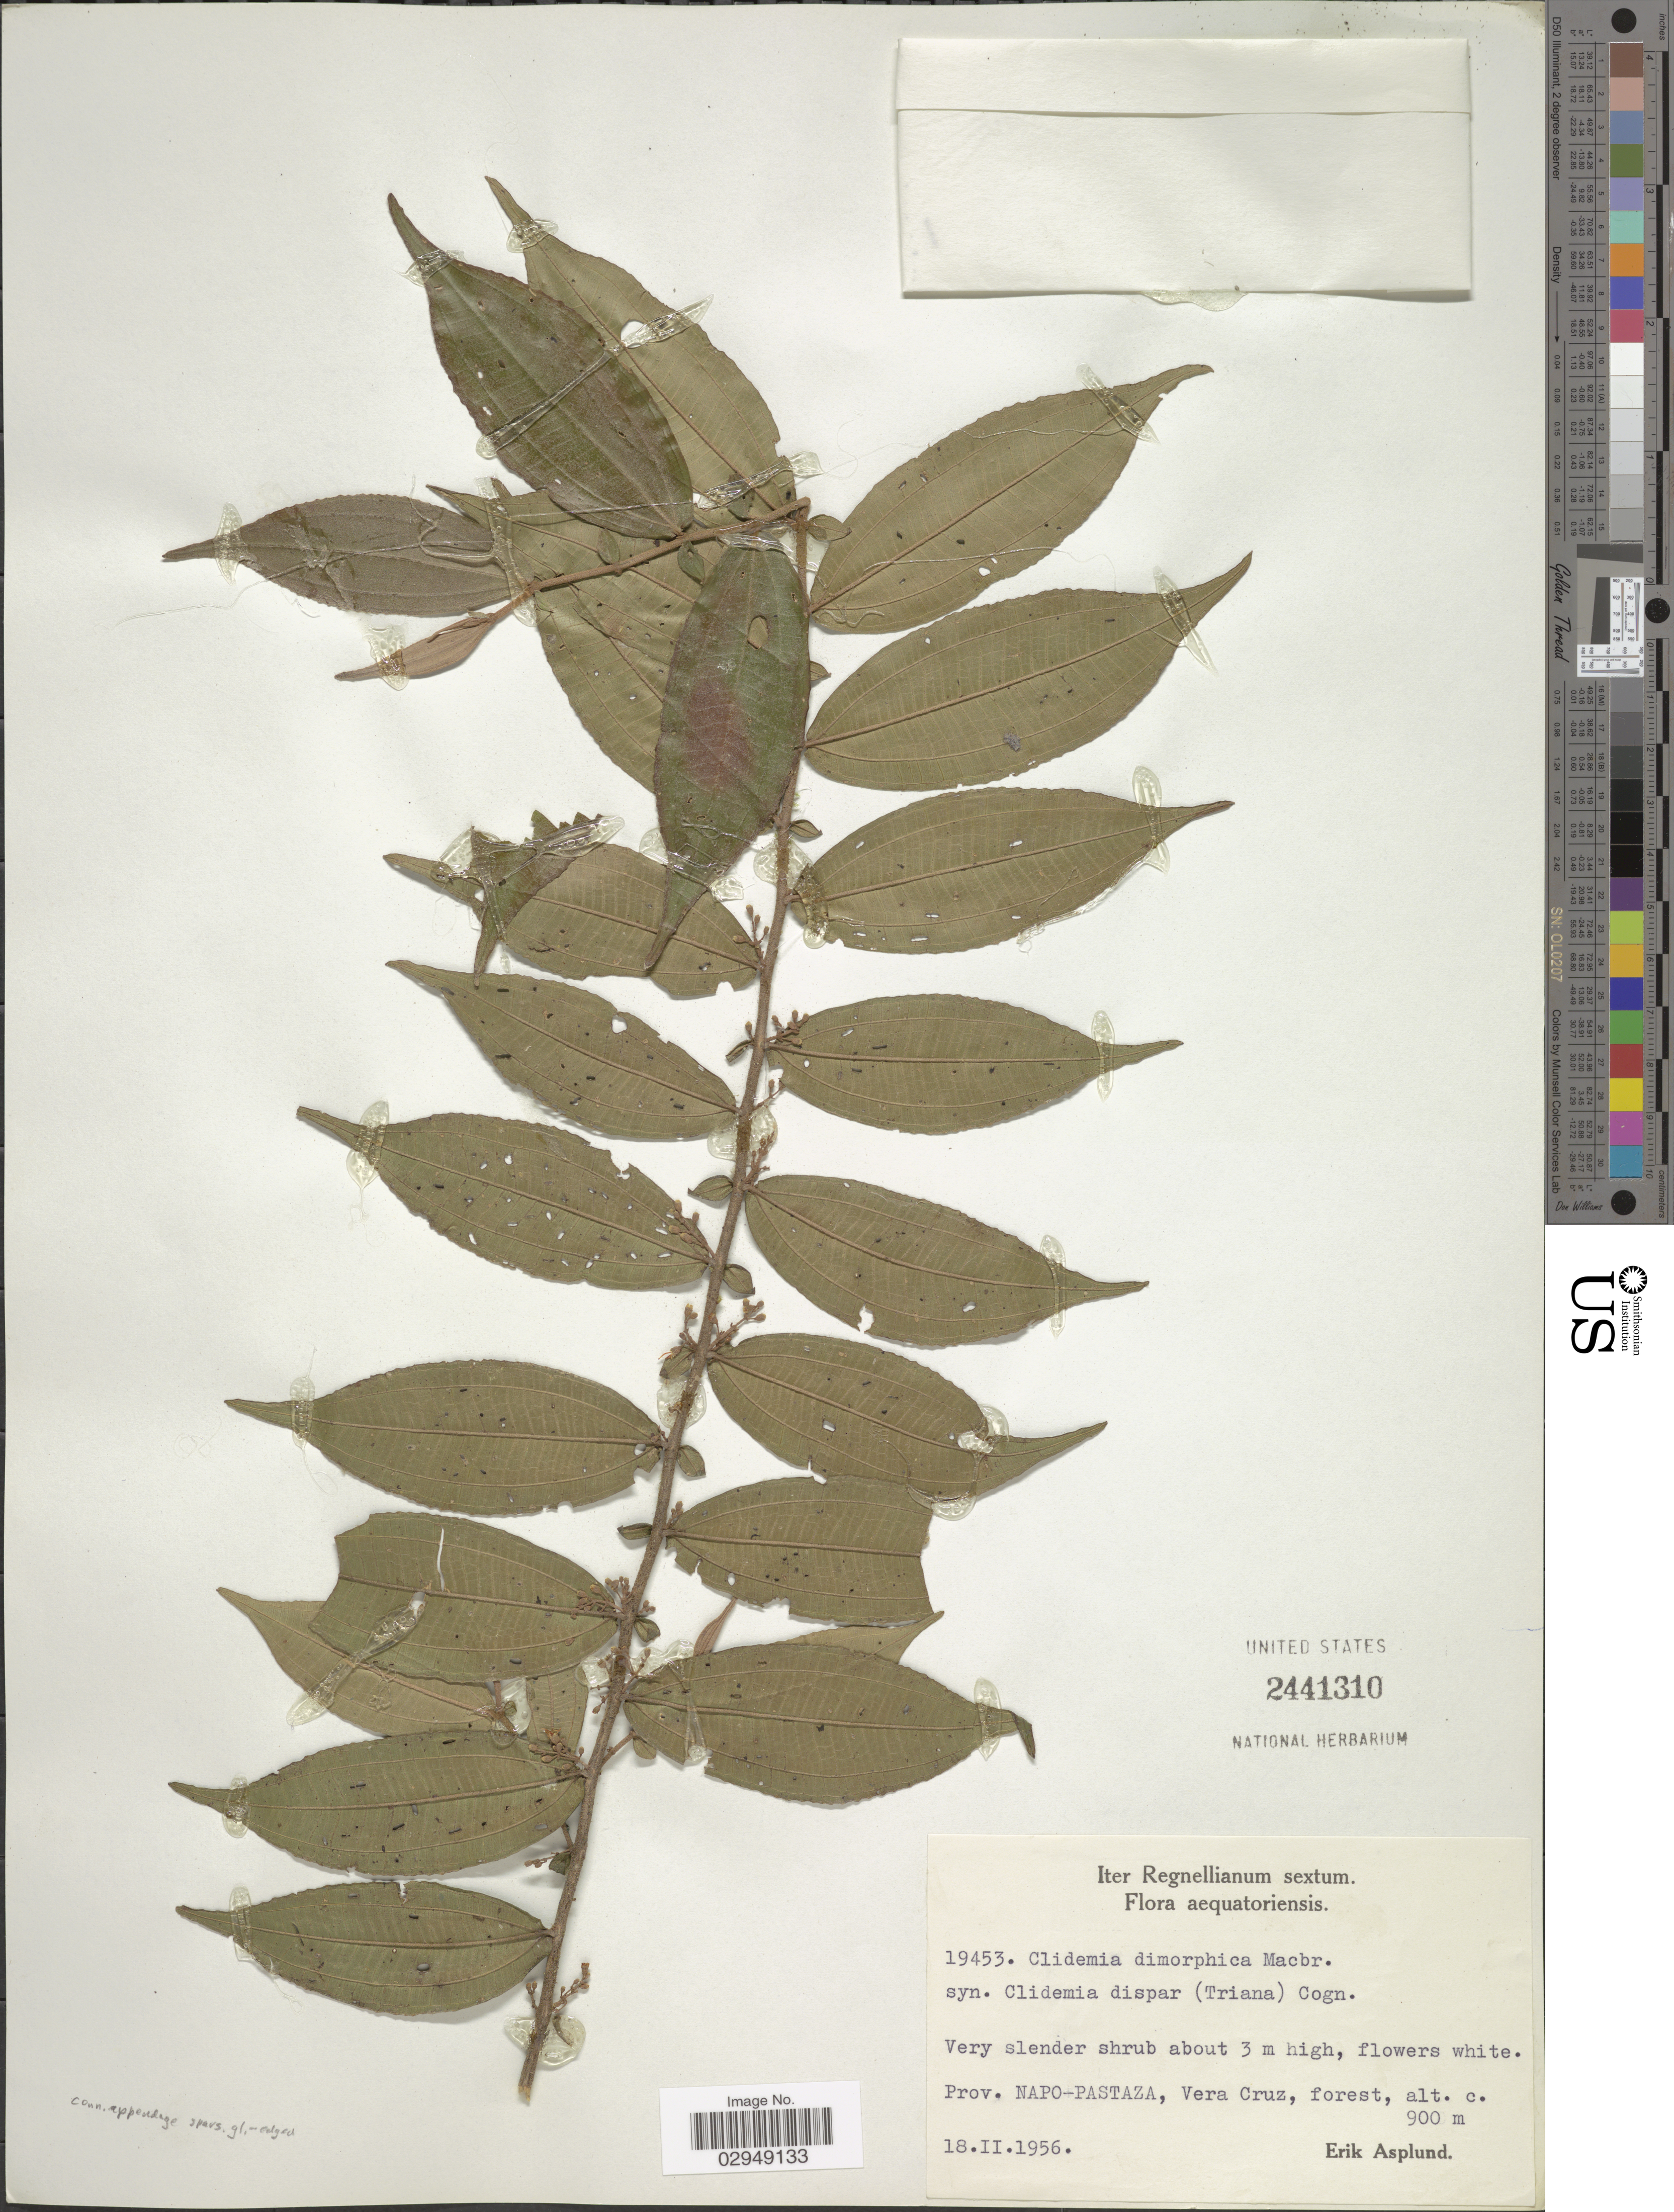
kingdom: Plantae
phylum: Tracheophyta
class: Magnoliopsida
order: Myrtales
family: Melastomataceae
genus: Clidemia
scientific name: Clidemia dimorphica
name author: J.F. Macbr.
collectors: E. Asplund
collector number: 19453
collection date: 1956-02-18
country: Ecuador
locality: Prov. Napo-Pastaza, Vera Cruz.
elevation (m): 900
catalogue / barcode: US 2441310